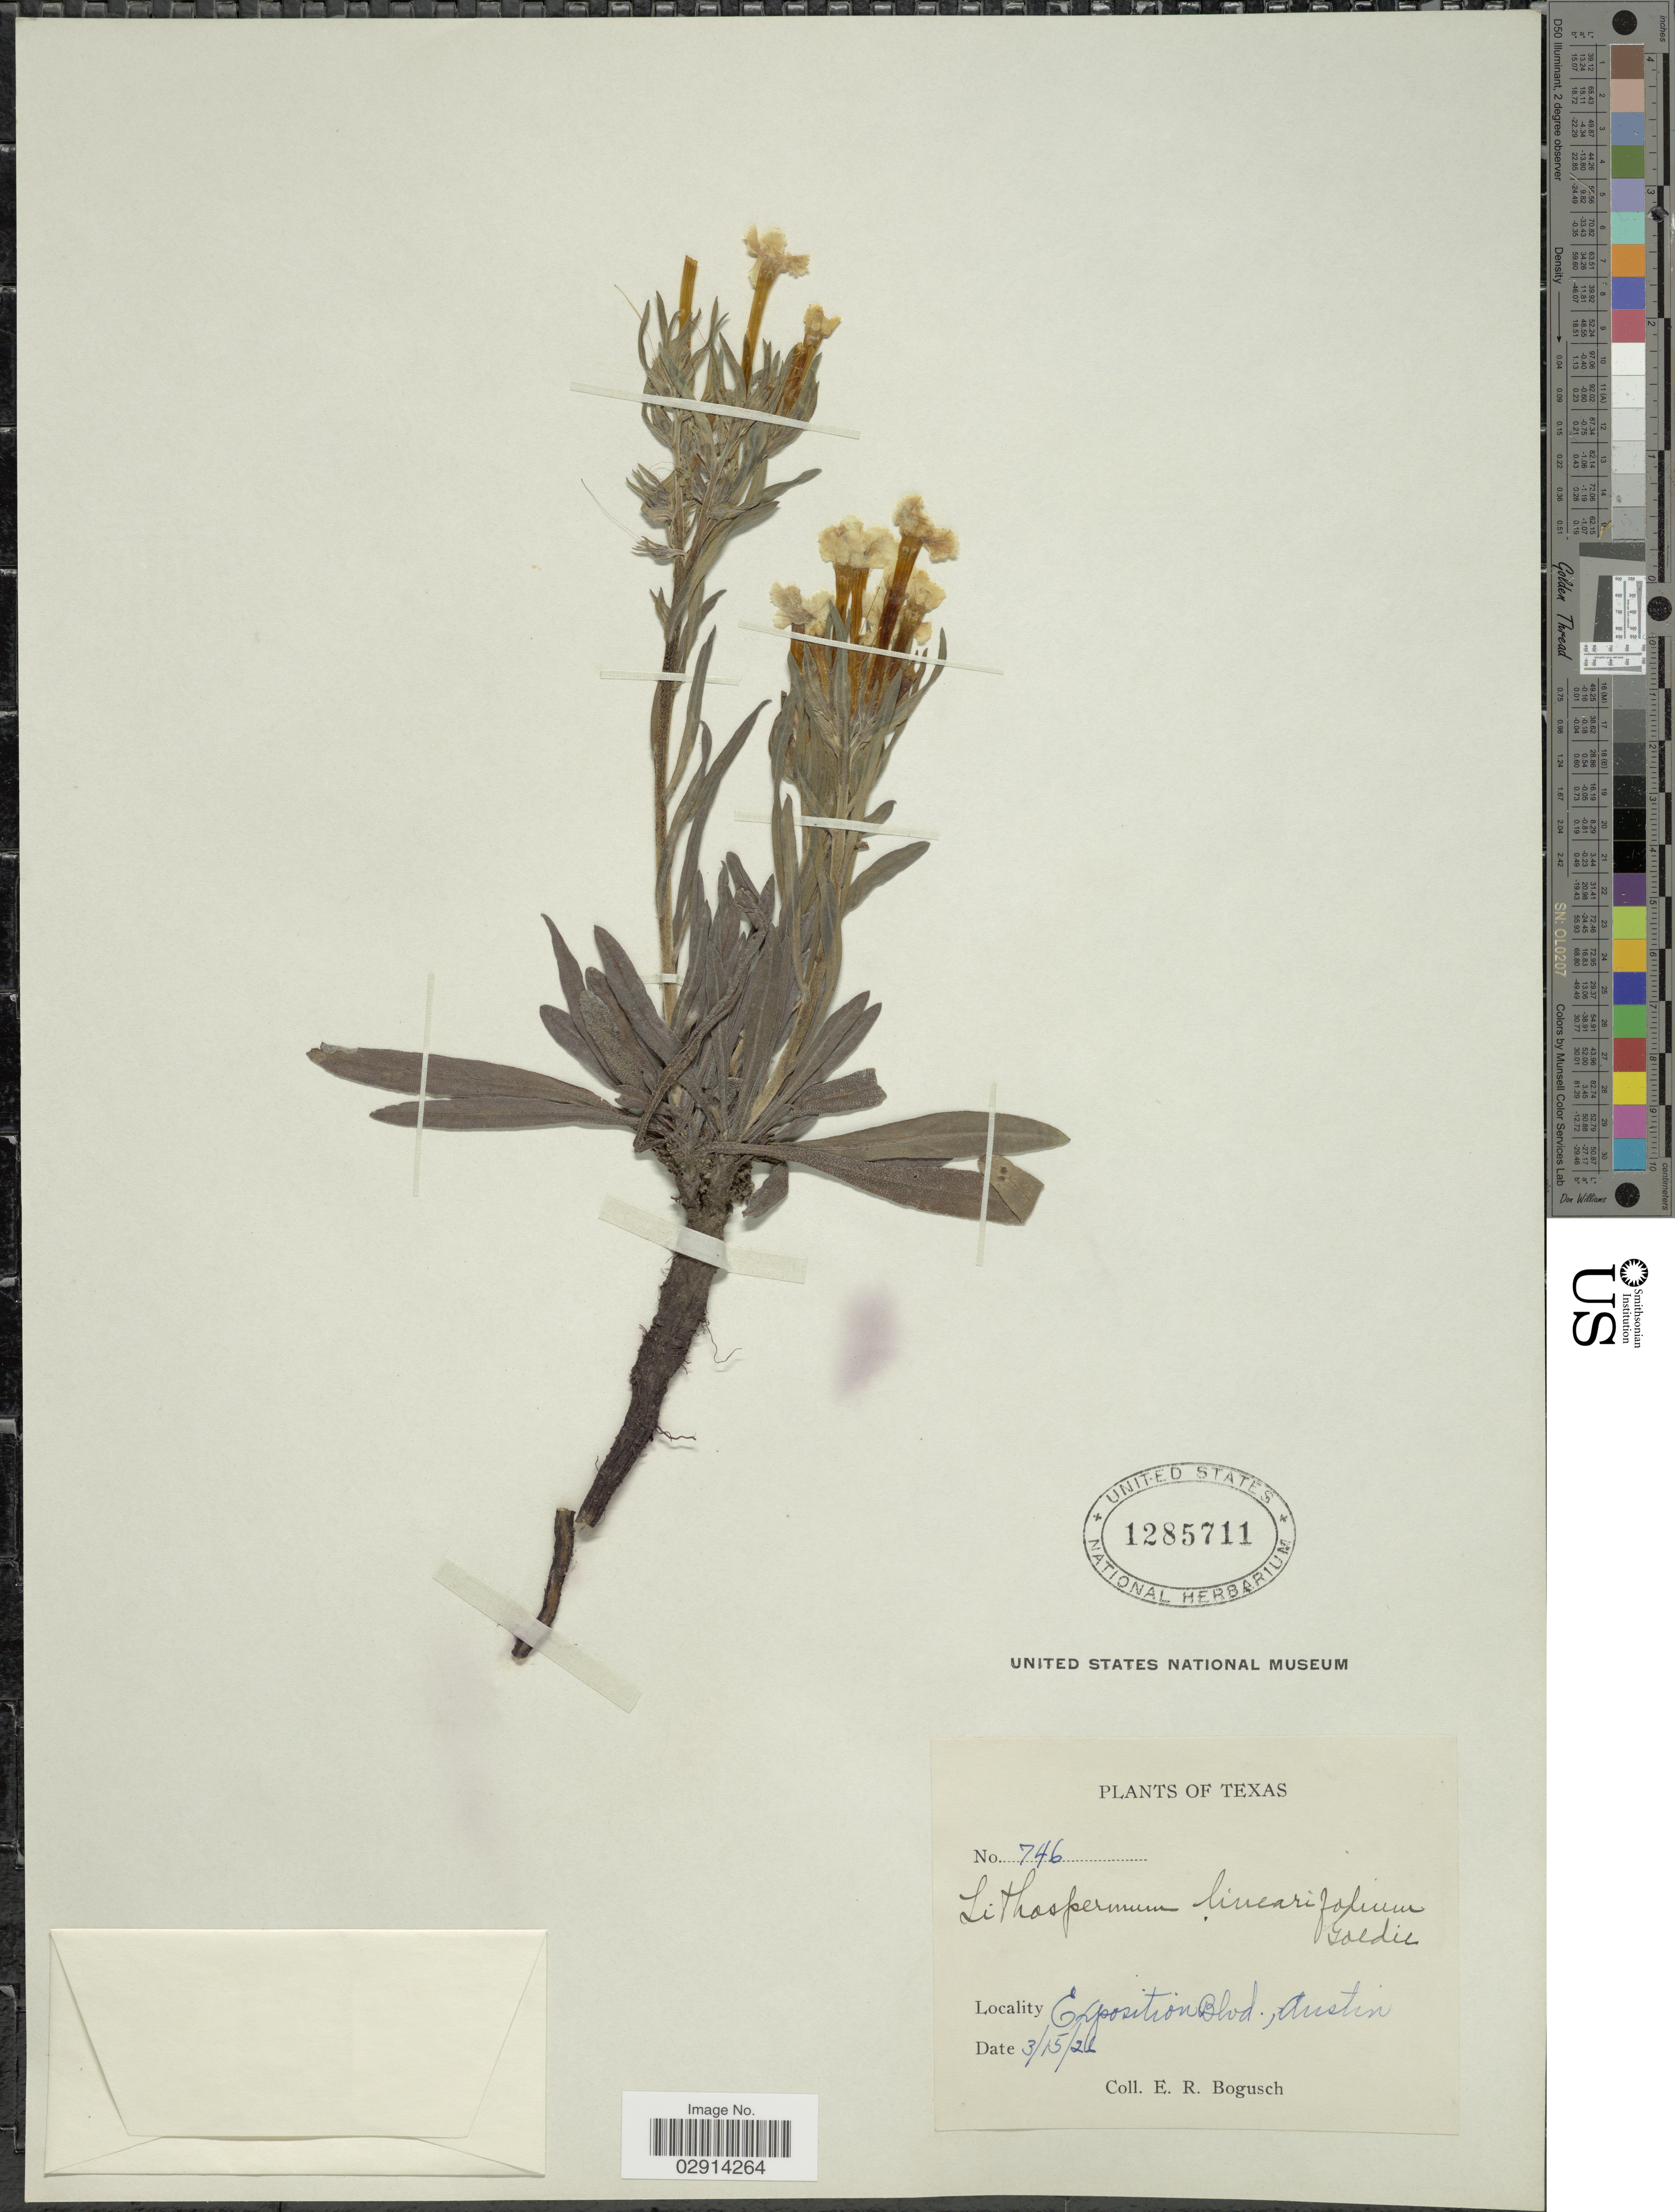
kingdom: Plantae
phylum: Tracheophyta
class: Magnoliopsida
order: Boraginales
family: Boraginaceae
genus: Lithospermum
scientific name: Lithospermum incisum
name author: Lehm.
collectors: E. Bogusch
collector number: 746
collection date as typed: Transcribed d/m/y: 15/3/26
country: United States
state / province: Texas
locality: Exposition Blvd., Austin.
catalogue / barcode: US 1285711